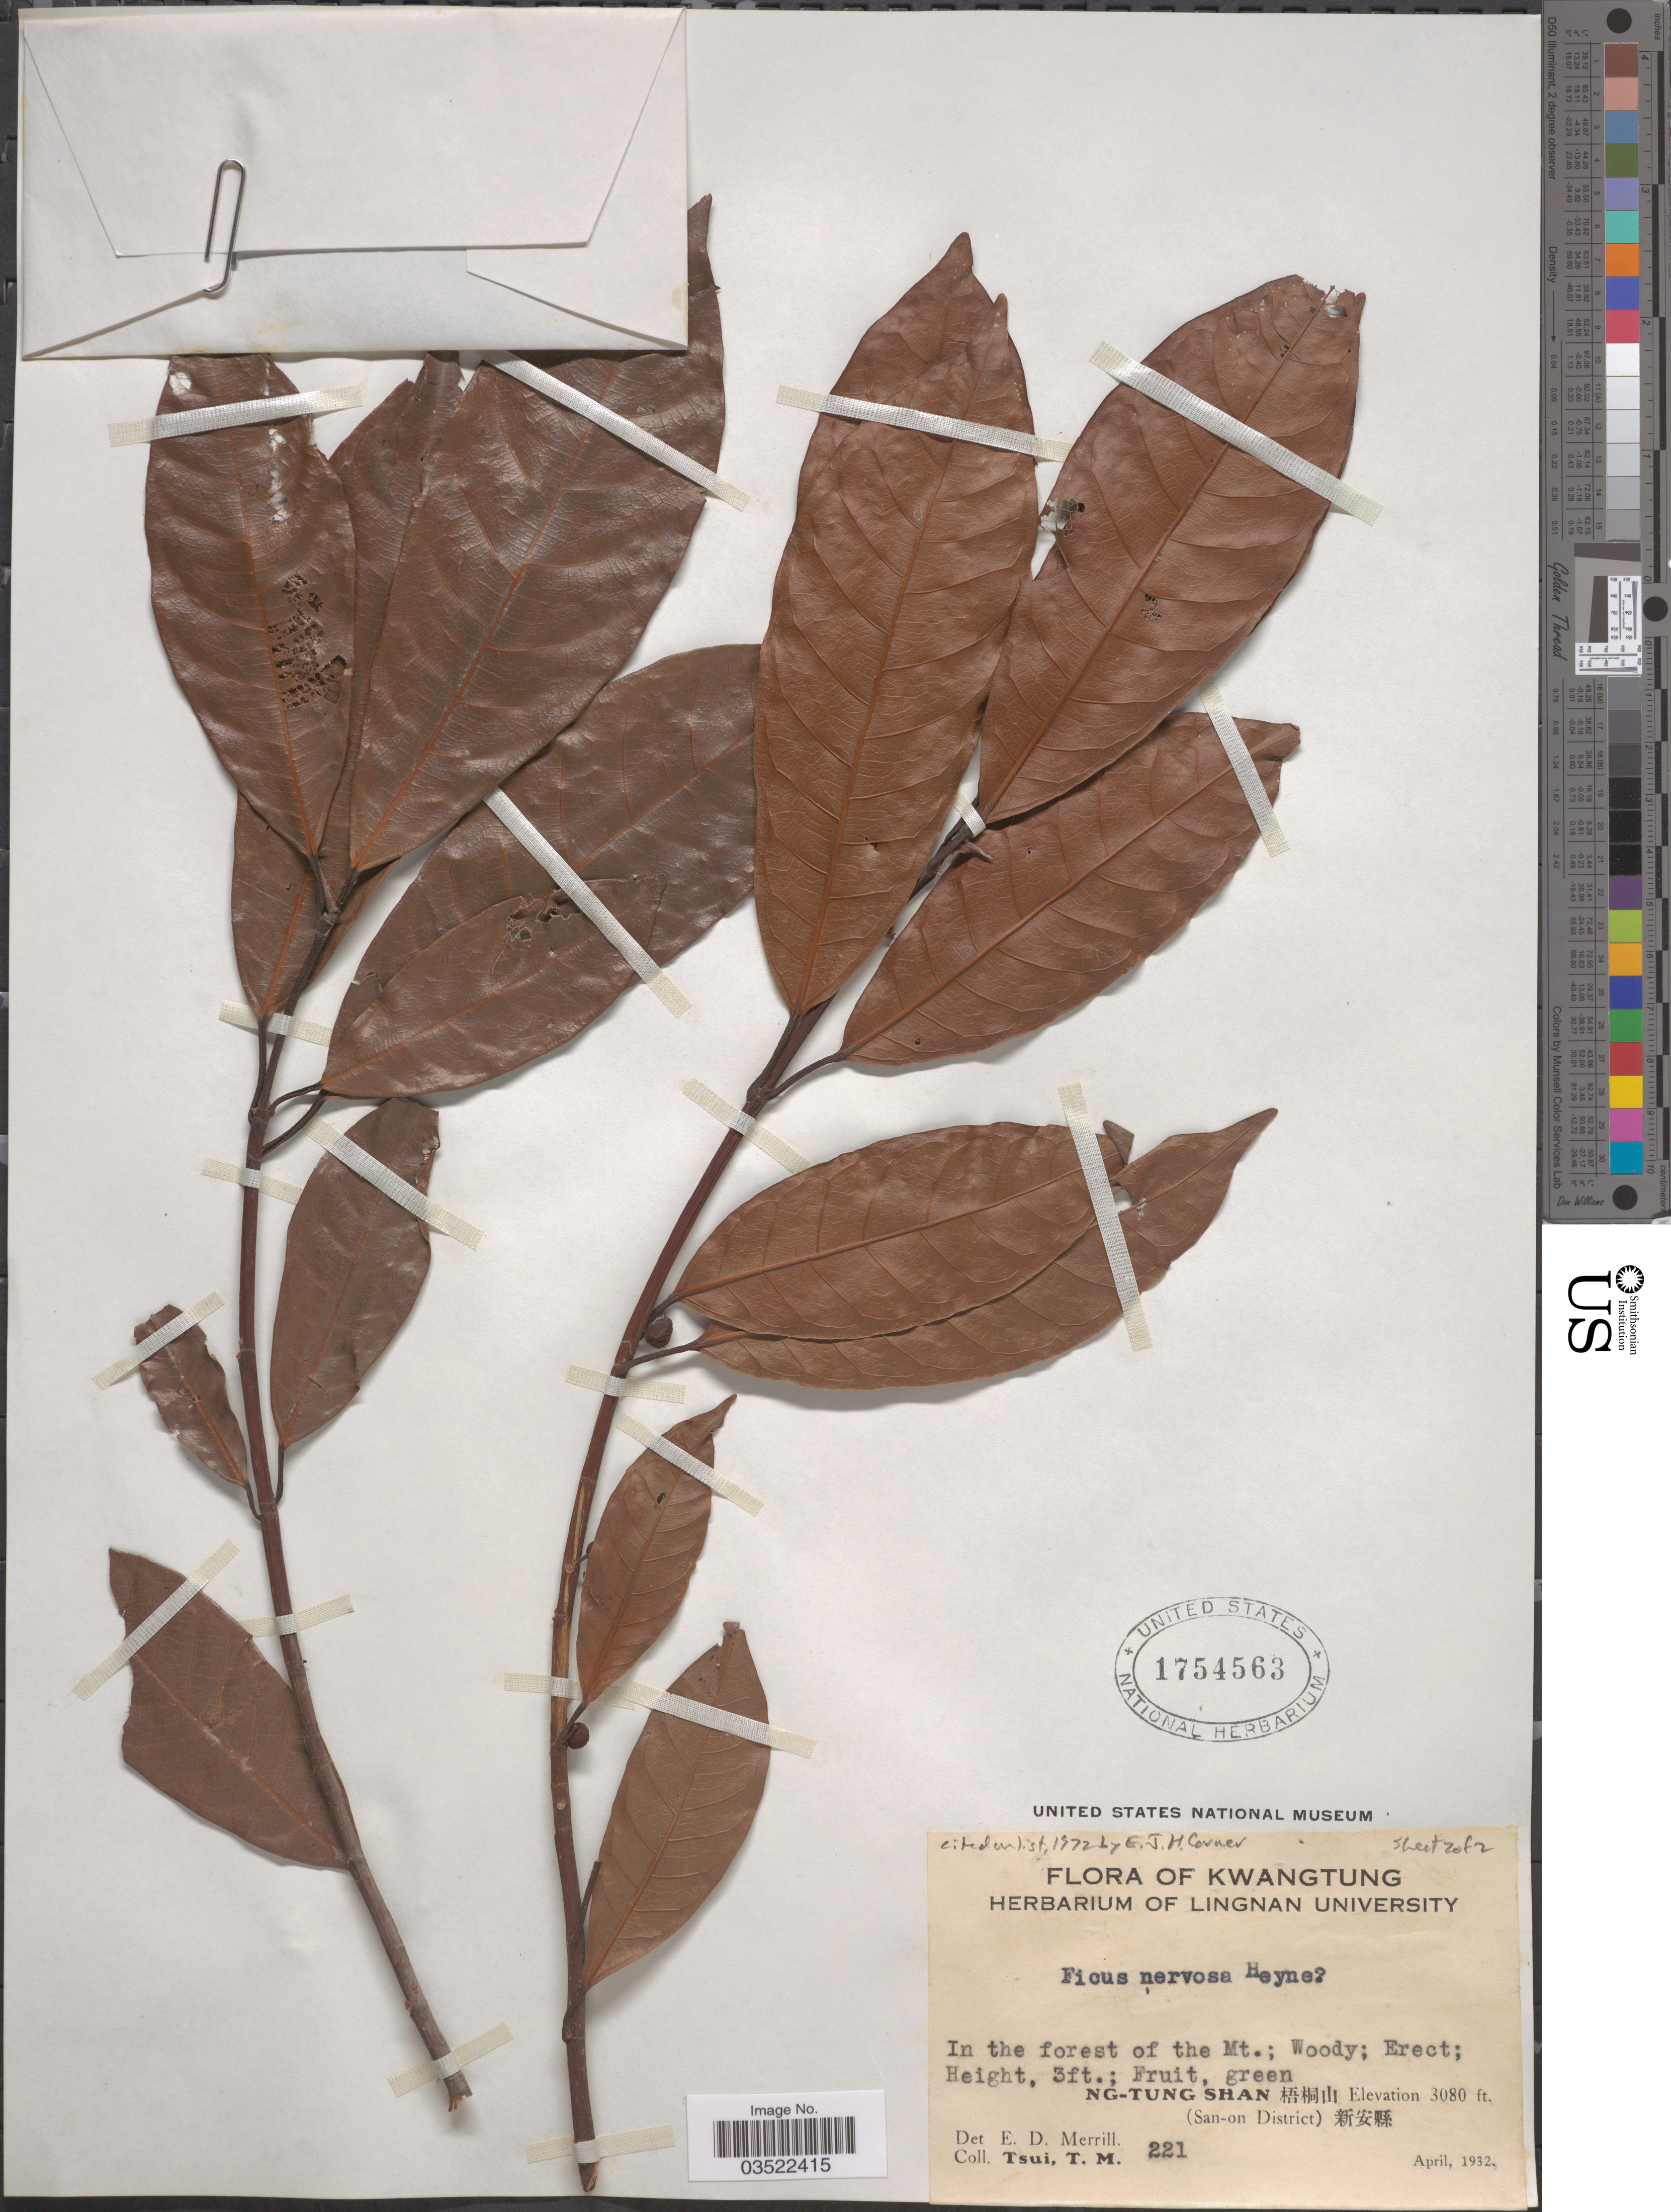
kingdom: Plantae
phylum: Tracheophyta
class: Magnoliopsida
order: Rosales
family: Moraceae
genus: Ficus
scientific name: Ficus nervosa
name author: B. Heyne & Roth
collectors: T. Tsui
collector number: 221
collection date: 1932-04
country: China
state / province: Guangdong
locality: Kwangtung. Ng-Tung Shan X (San-on District) X.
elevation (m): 939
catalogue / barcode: US 1754563